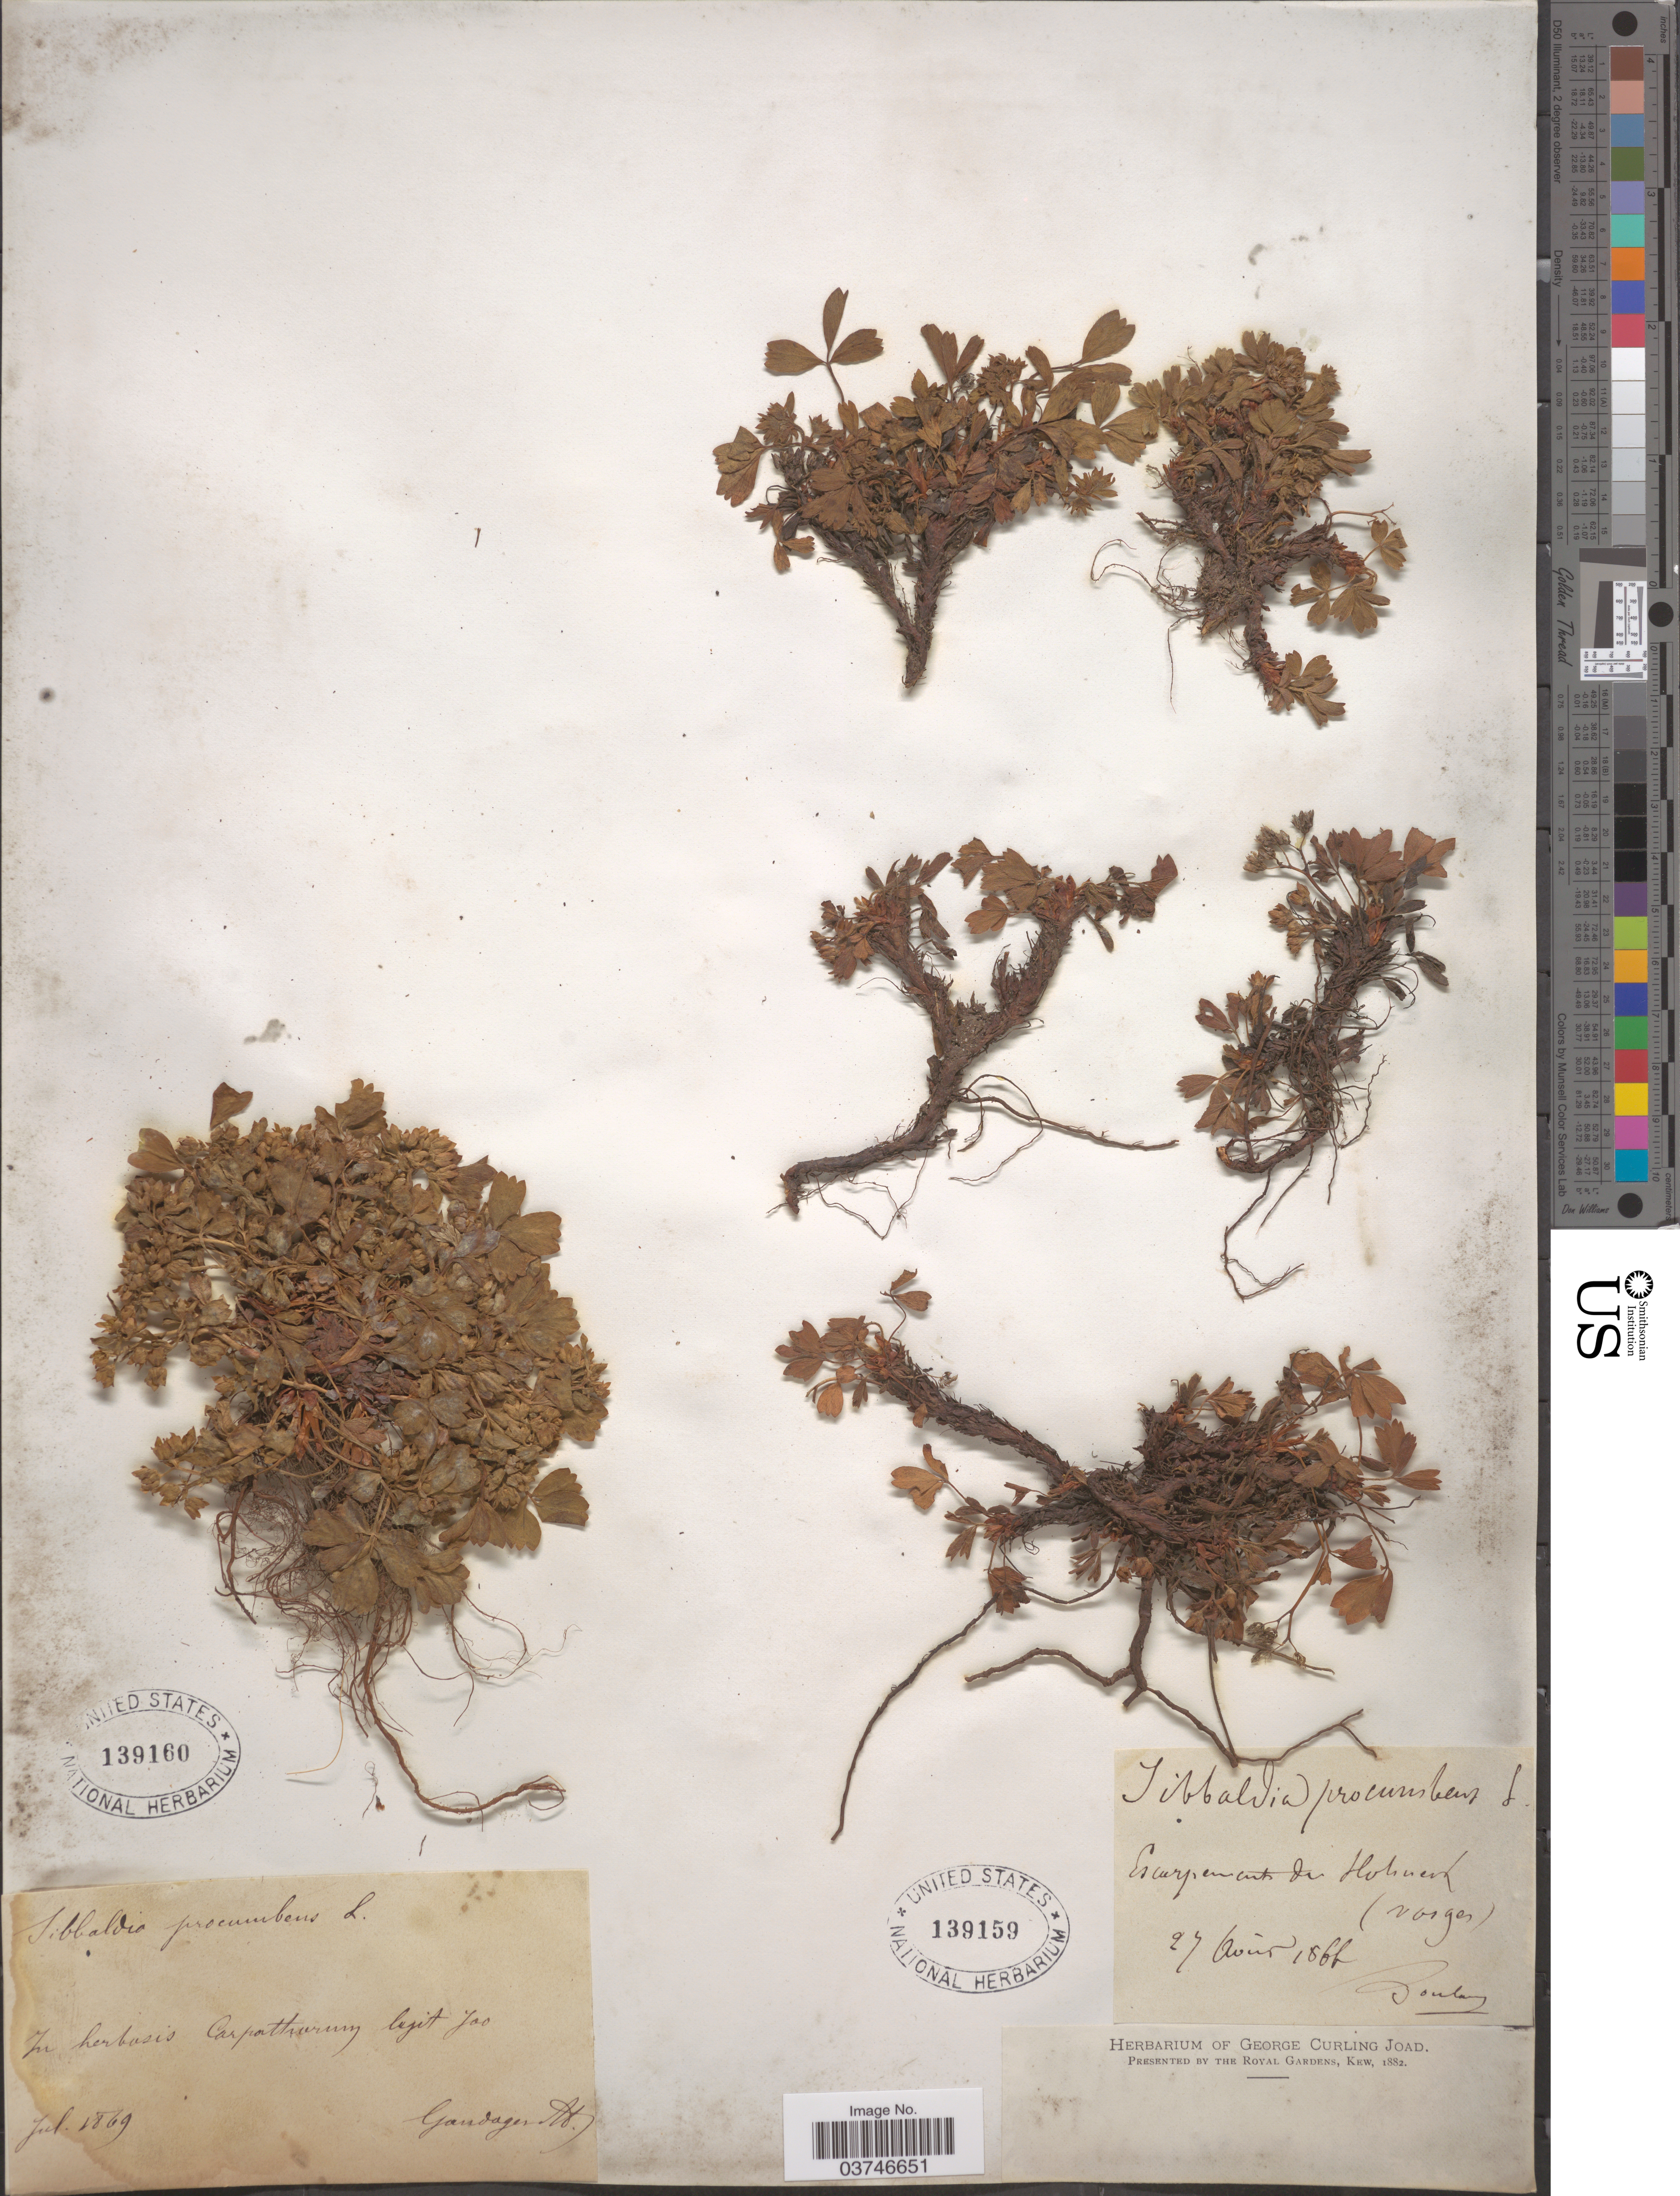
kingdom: Plantae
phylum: Tracheophyta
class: Magnoliopsida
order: Rosales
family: Rosaceae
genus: Sibbaldia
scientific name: Sibbaldia procumbens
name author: L.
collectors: P. Douglas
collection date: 1866-08-27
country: France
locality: Escarpment de Hohneck (Vosges).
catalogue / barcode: US 139159